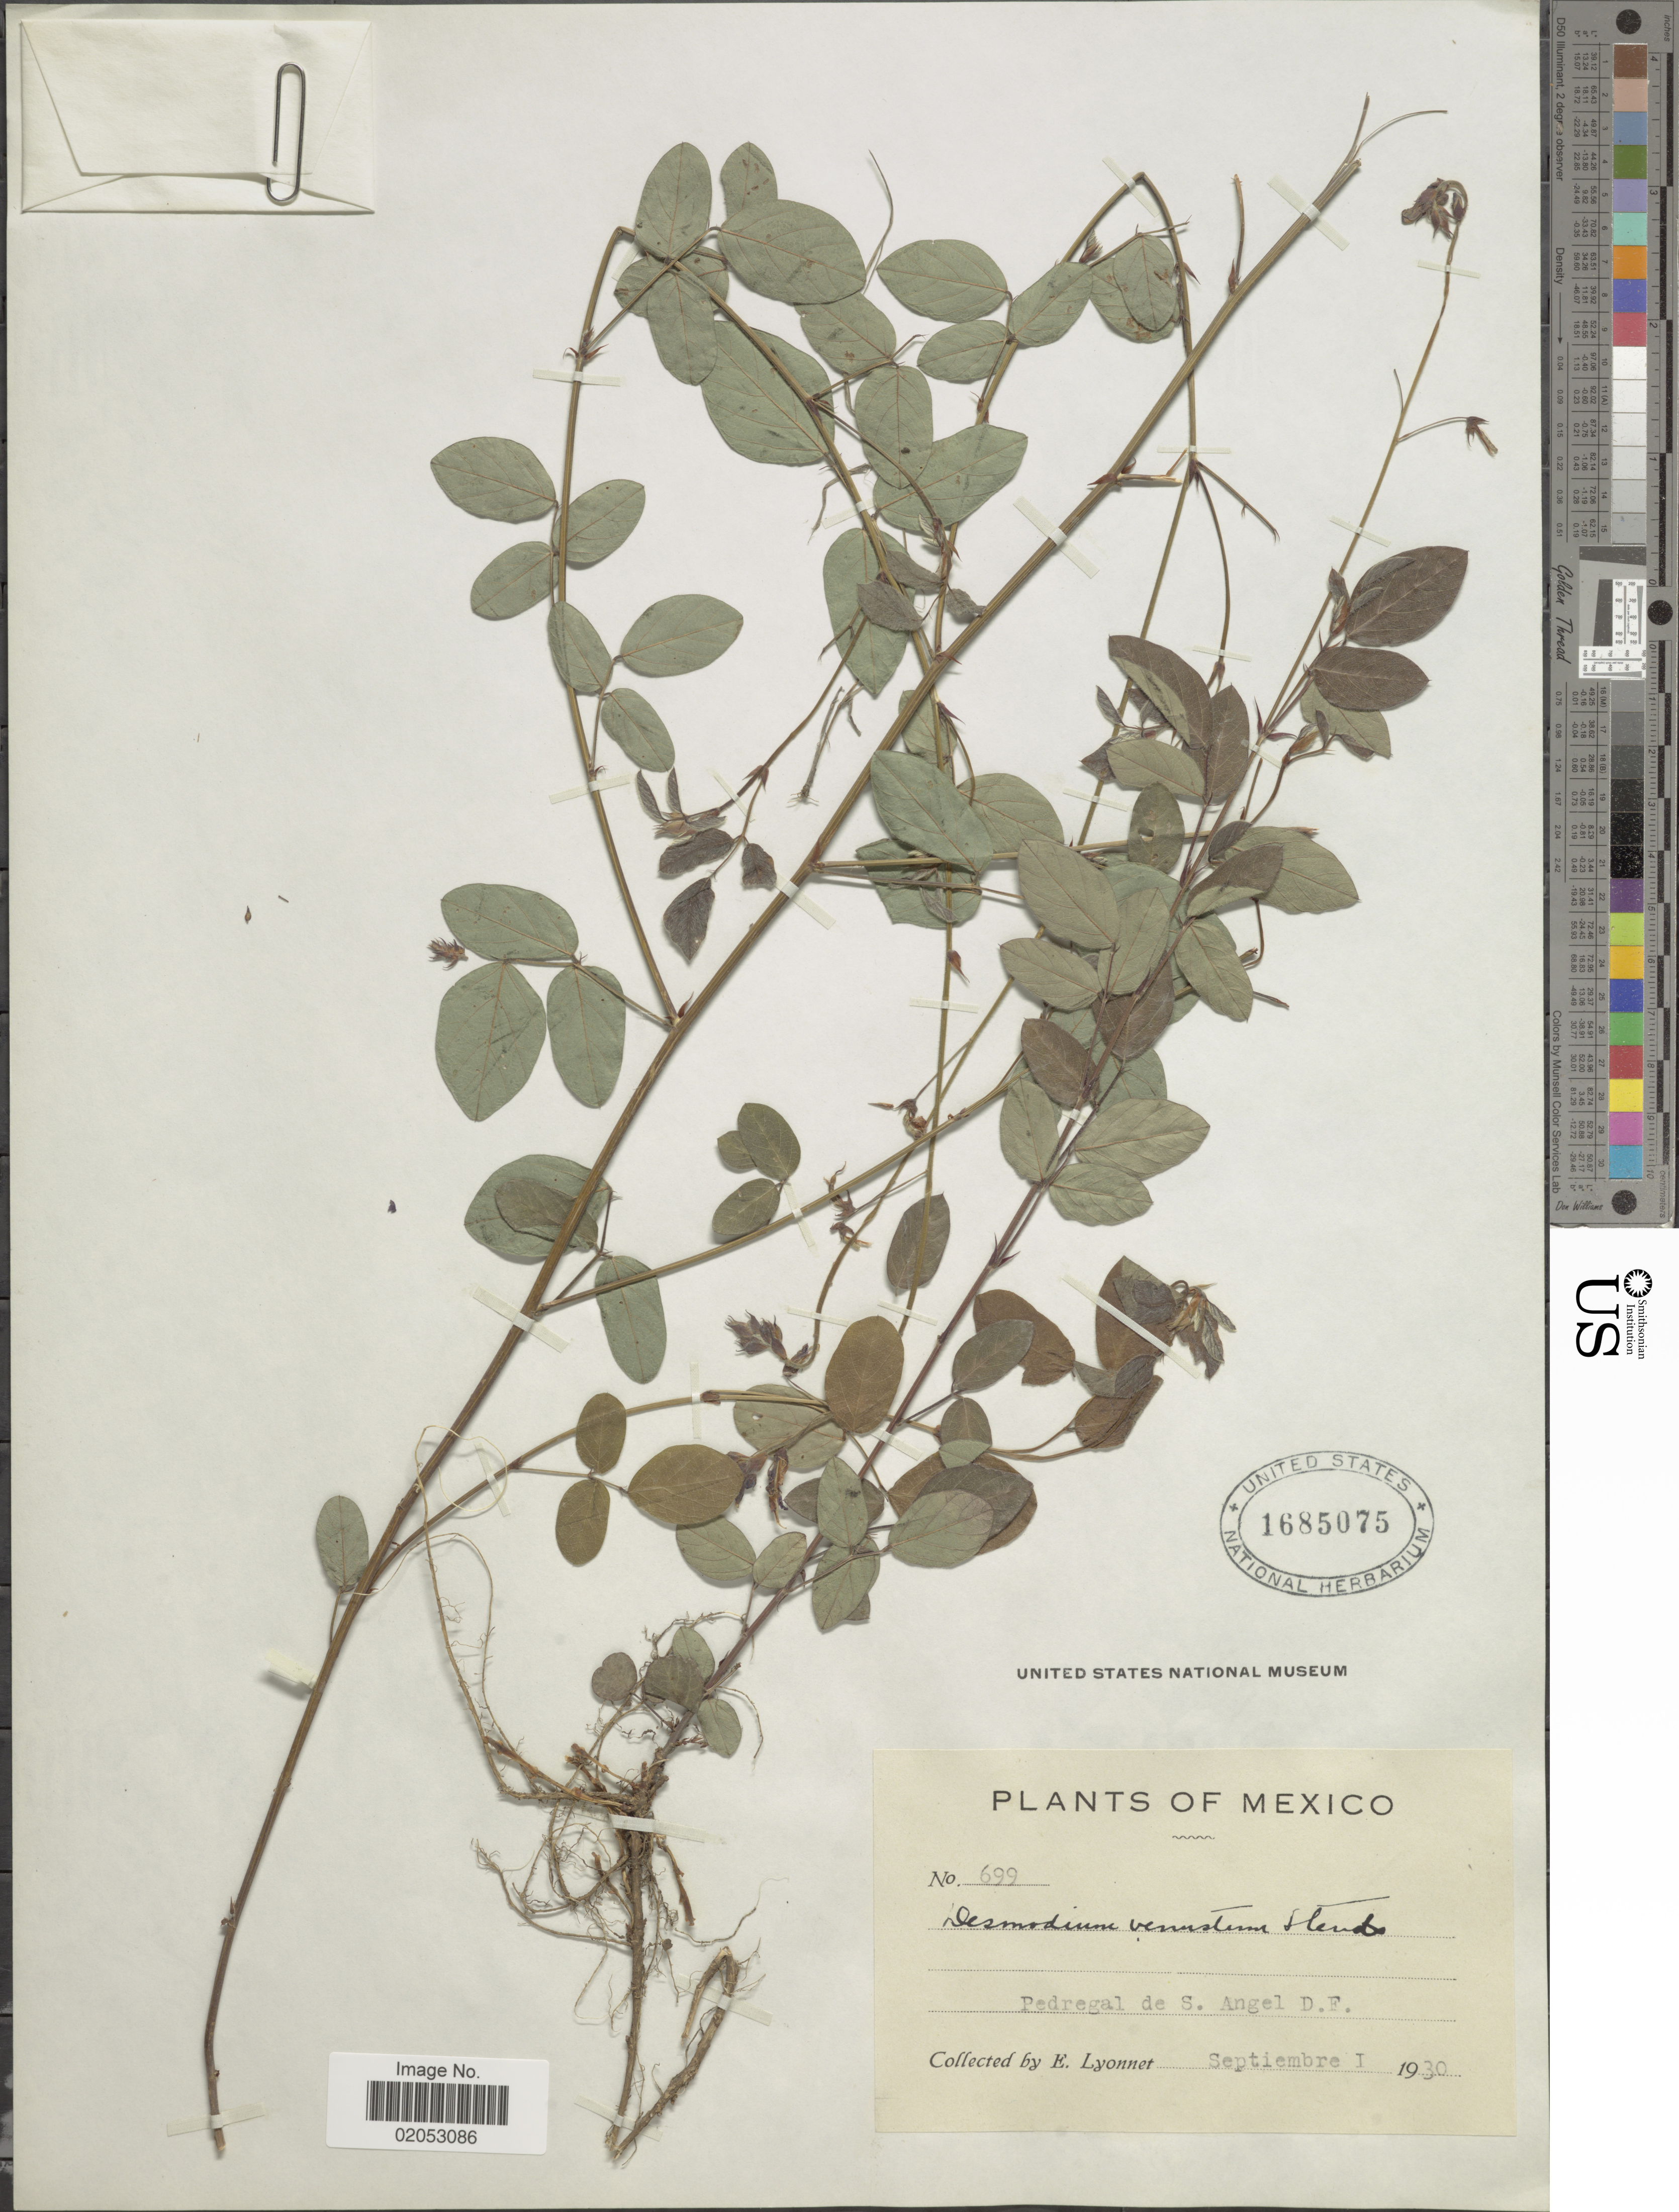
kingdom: Plantae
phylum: Tracheophyta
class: Magnoliopsida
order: Fabales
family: Fabaceae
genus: Desmodium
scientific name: Desmodium venustum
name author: Steud.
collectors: E. Lyonnet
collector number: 699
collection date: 1930-09-01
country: Mexico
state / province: Distrito Federal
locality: Pedregal de S. Angel. D.F.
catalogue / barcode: US 1685075